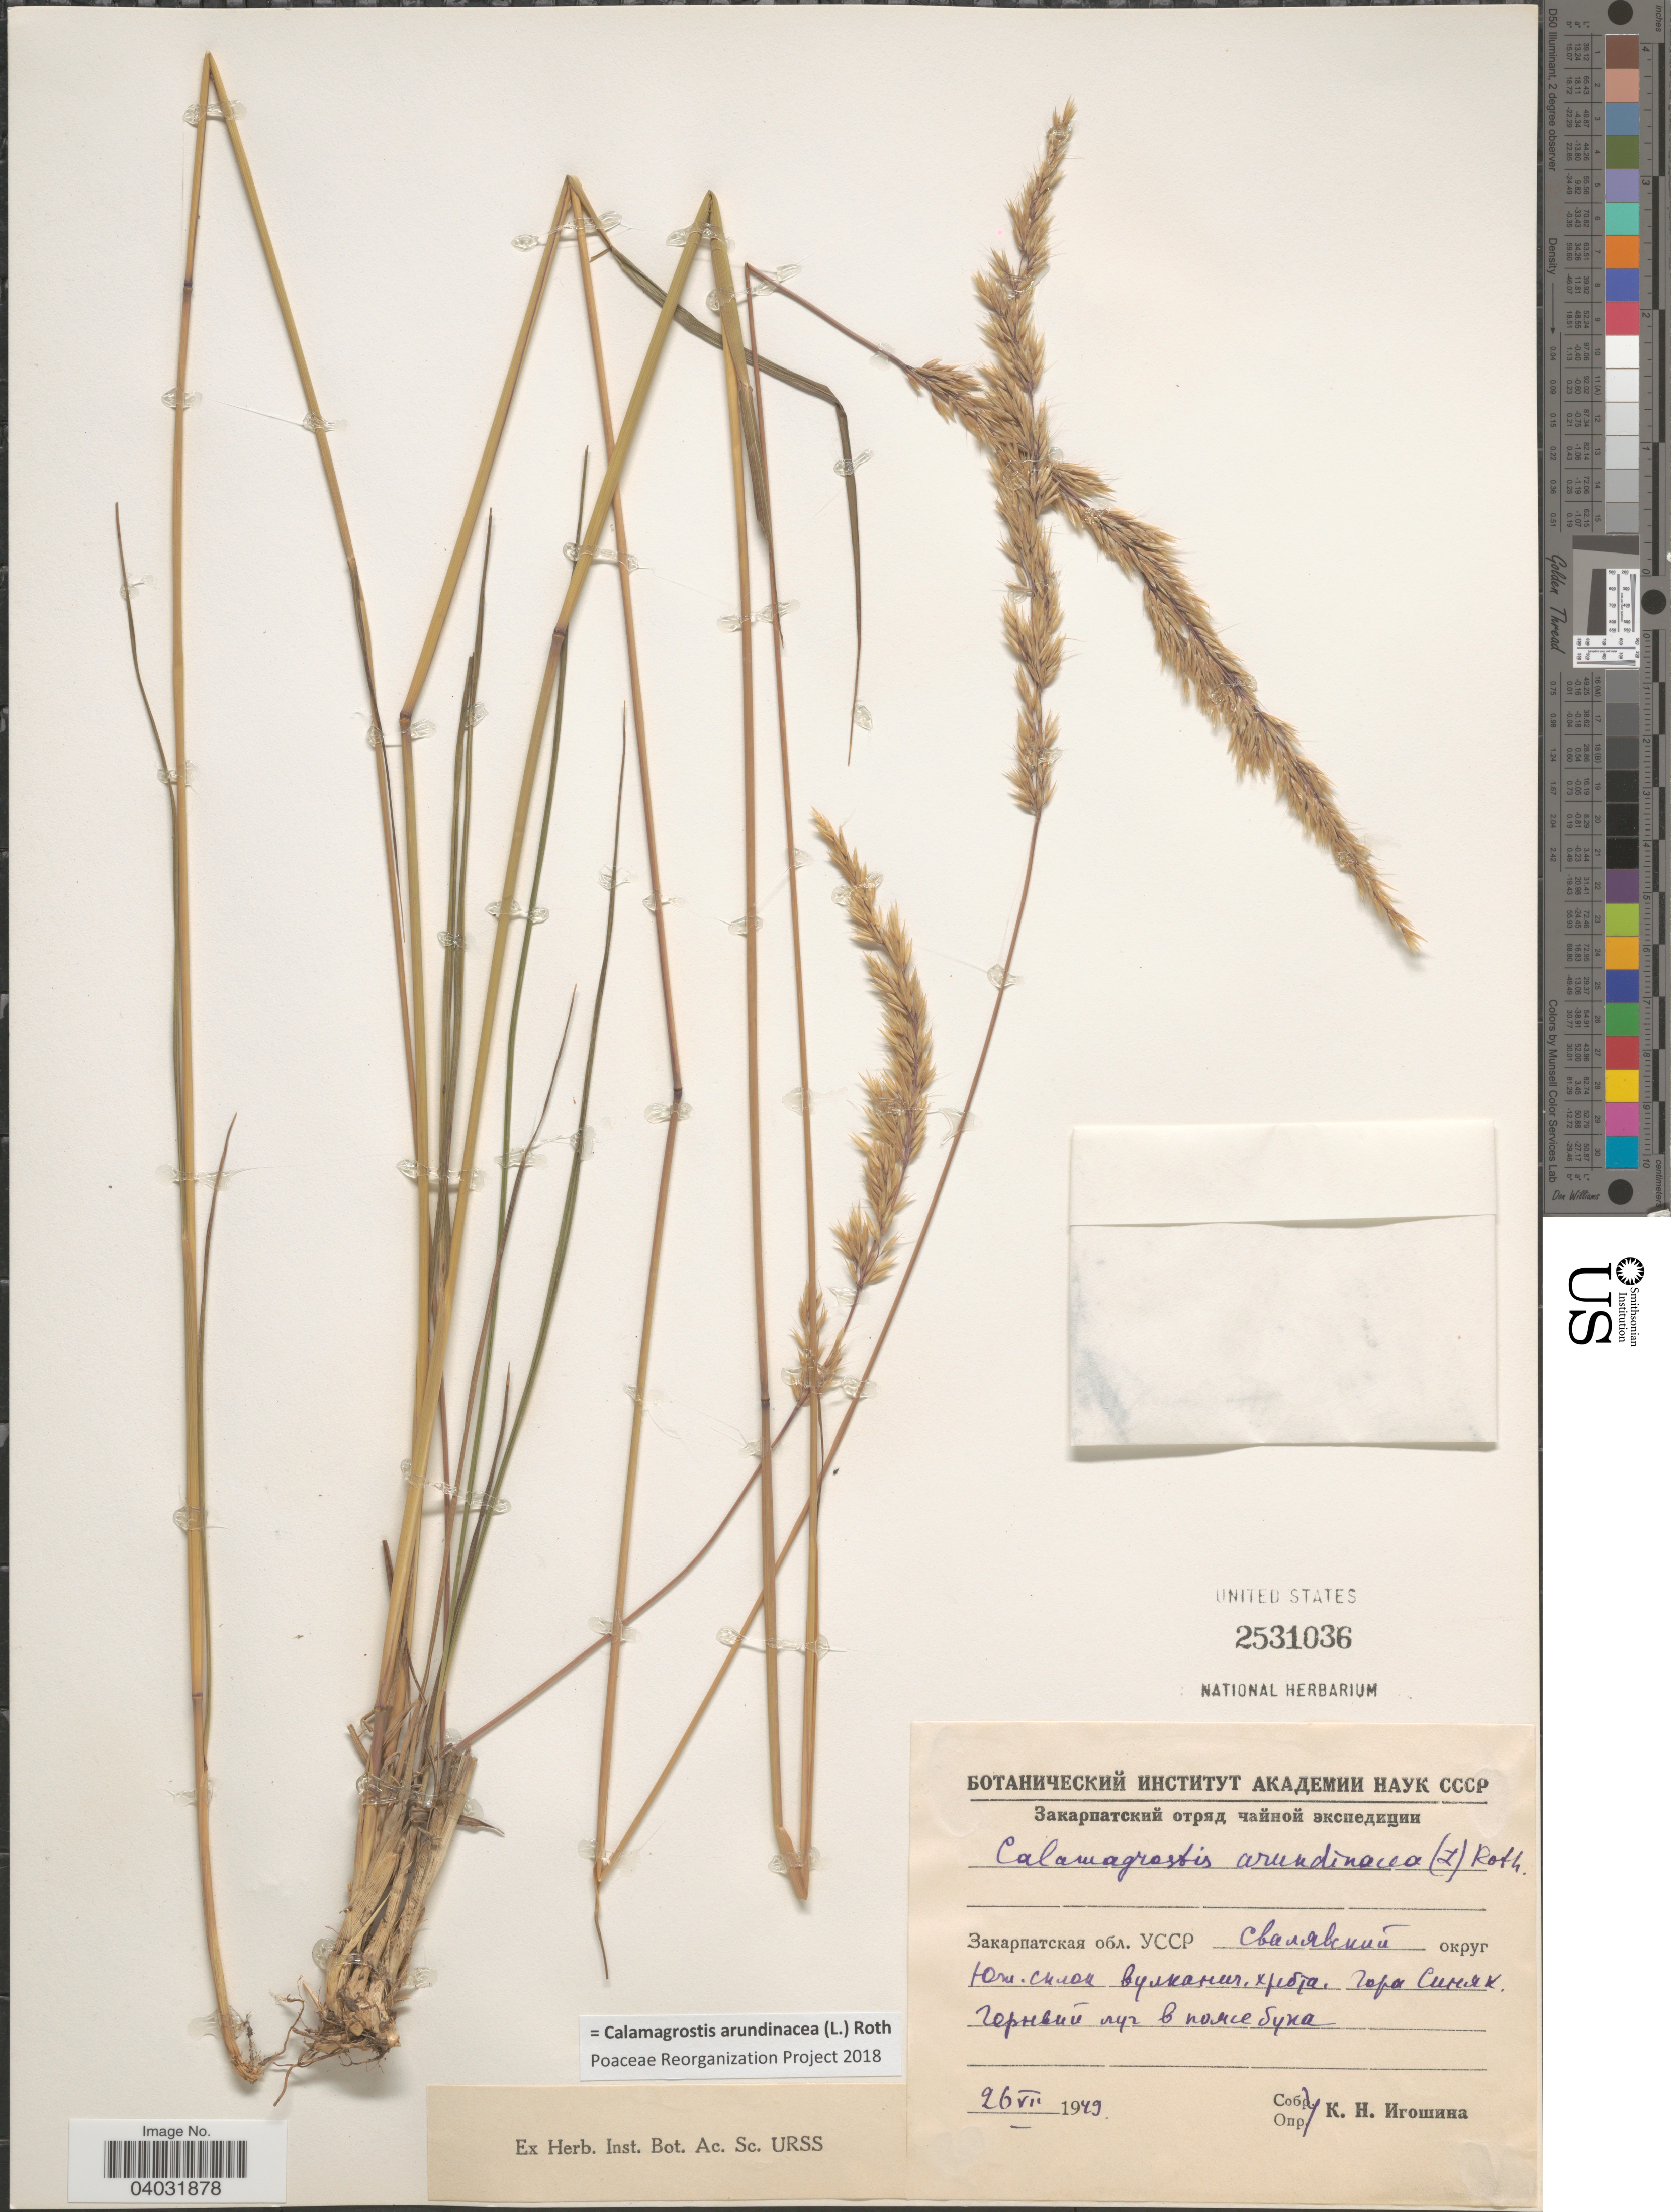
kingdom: Plantae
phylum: Tracheophyta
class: Liliopsida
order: Poales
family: Poaceae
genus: Calamagrostis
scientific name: Calamagrostis arundinacea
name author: (L.) Roth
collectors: K. Igoshina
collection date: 1949-07-26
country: Ukraine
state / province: Zakarpattya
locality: District Svaliava, Mt. Synyak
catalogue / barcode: US 2531036